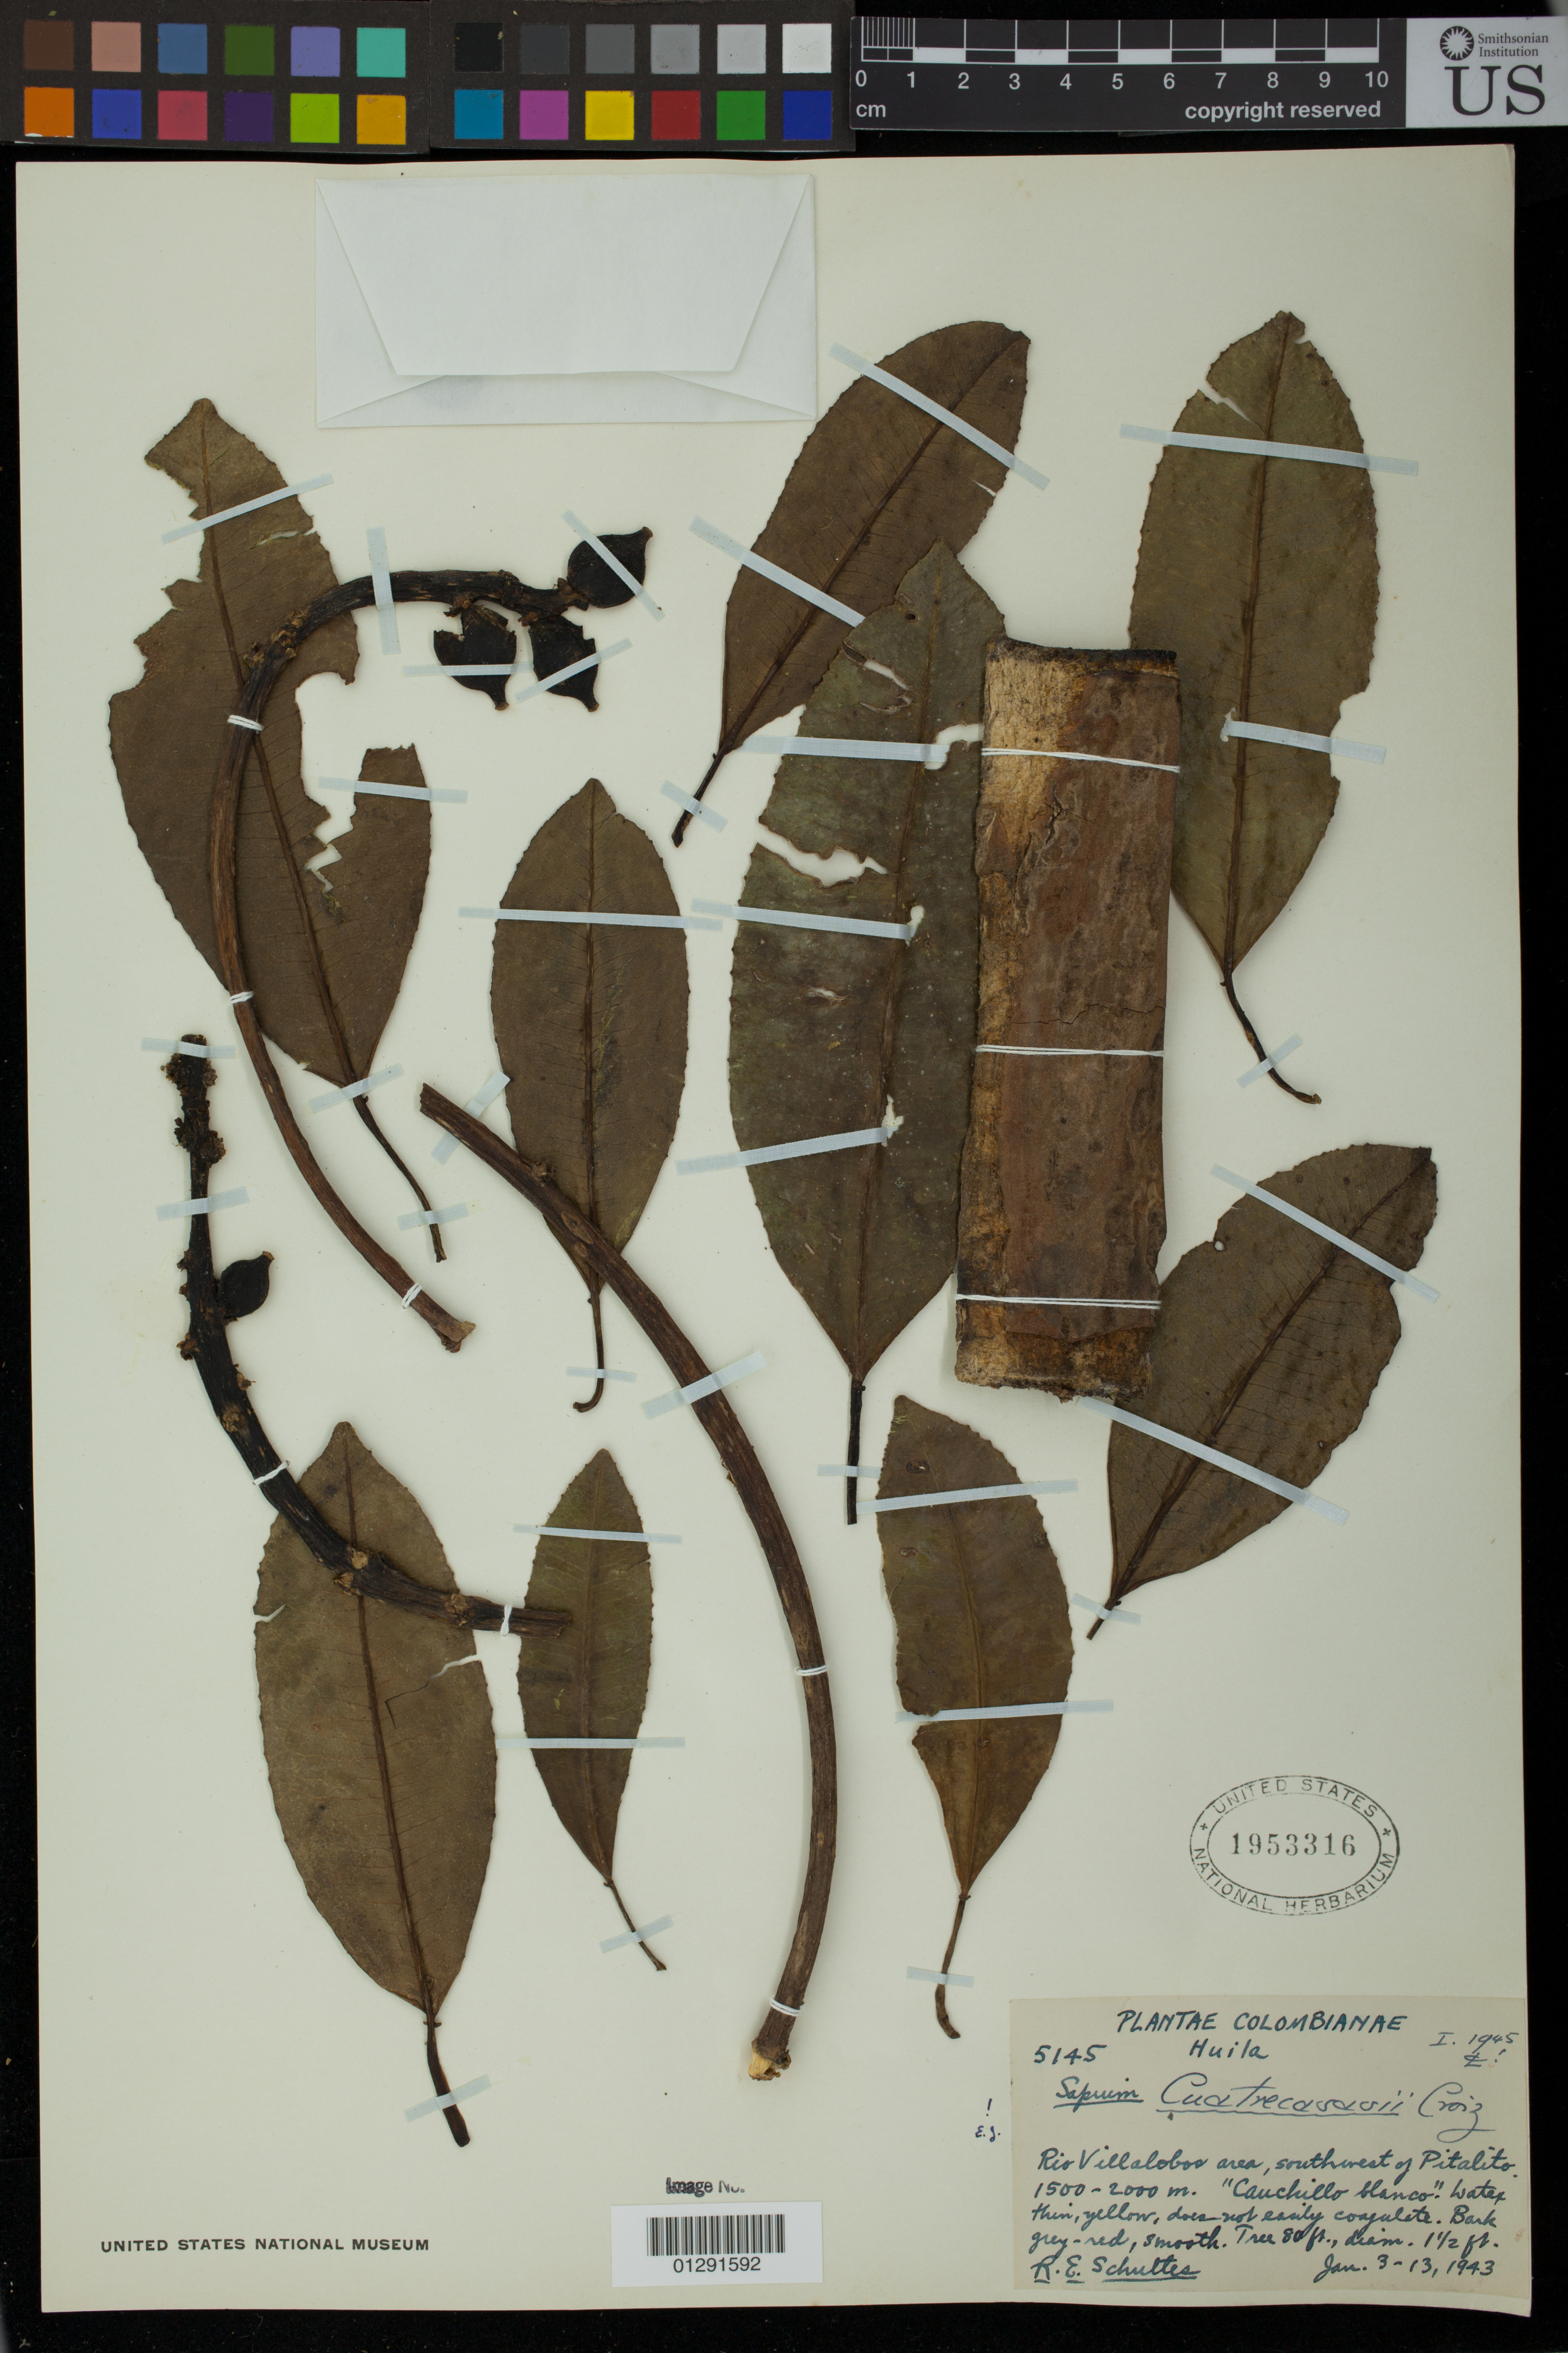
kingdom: Plantae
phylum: Tracheophyta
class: Magnoliopsida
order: Malpighiales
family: Euphorbiaceae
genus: Sapium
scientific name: Sapium stylare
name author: Müll. Arg.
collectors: R. E. Schultes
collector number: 5145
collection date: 1943-06-03/1943-06-13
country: Colombia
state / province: Huila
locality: Rio Villalobos area, SW of Pitalito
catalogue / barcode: US 1953316